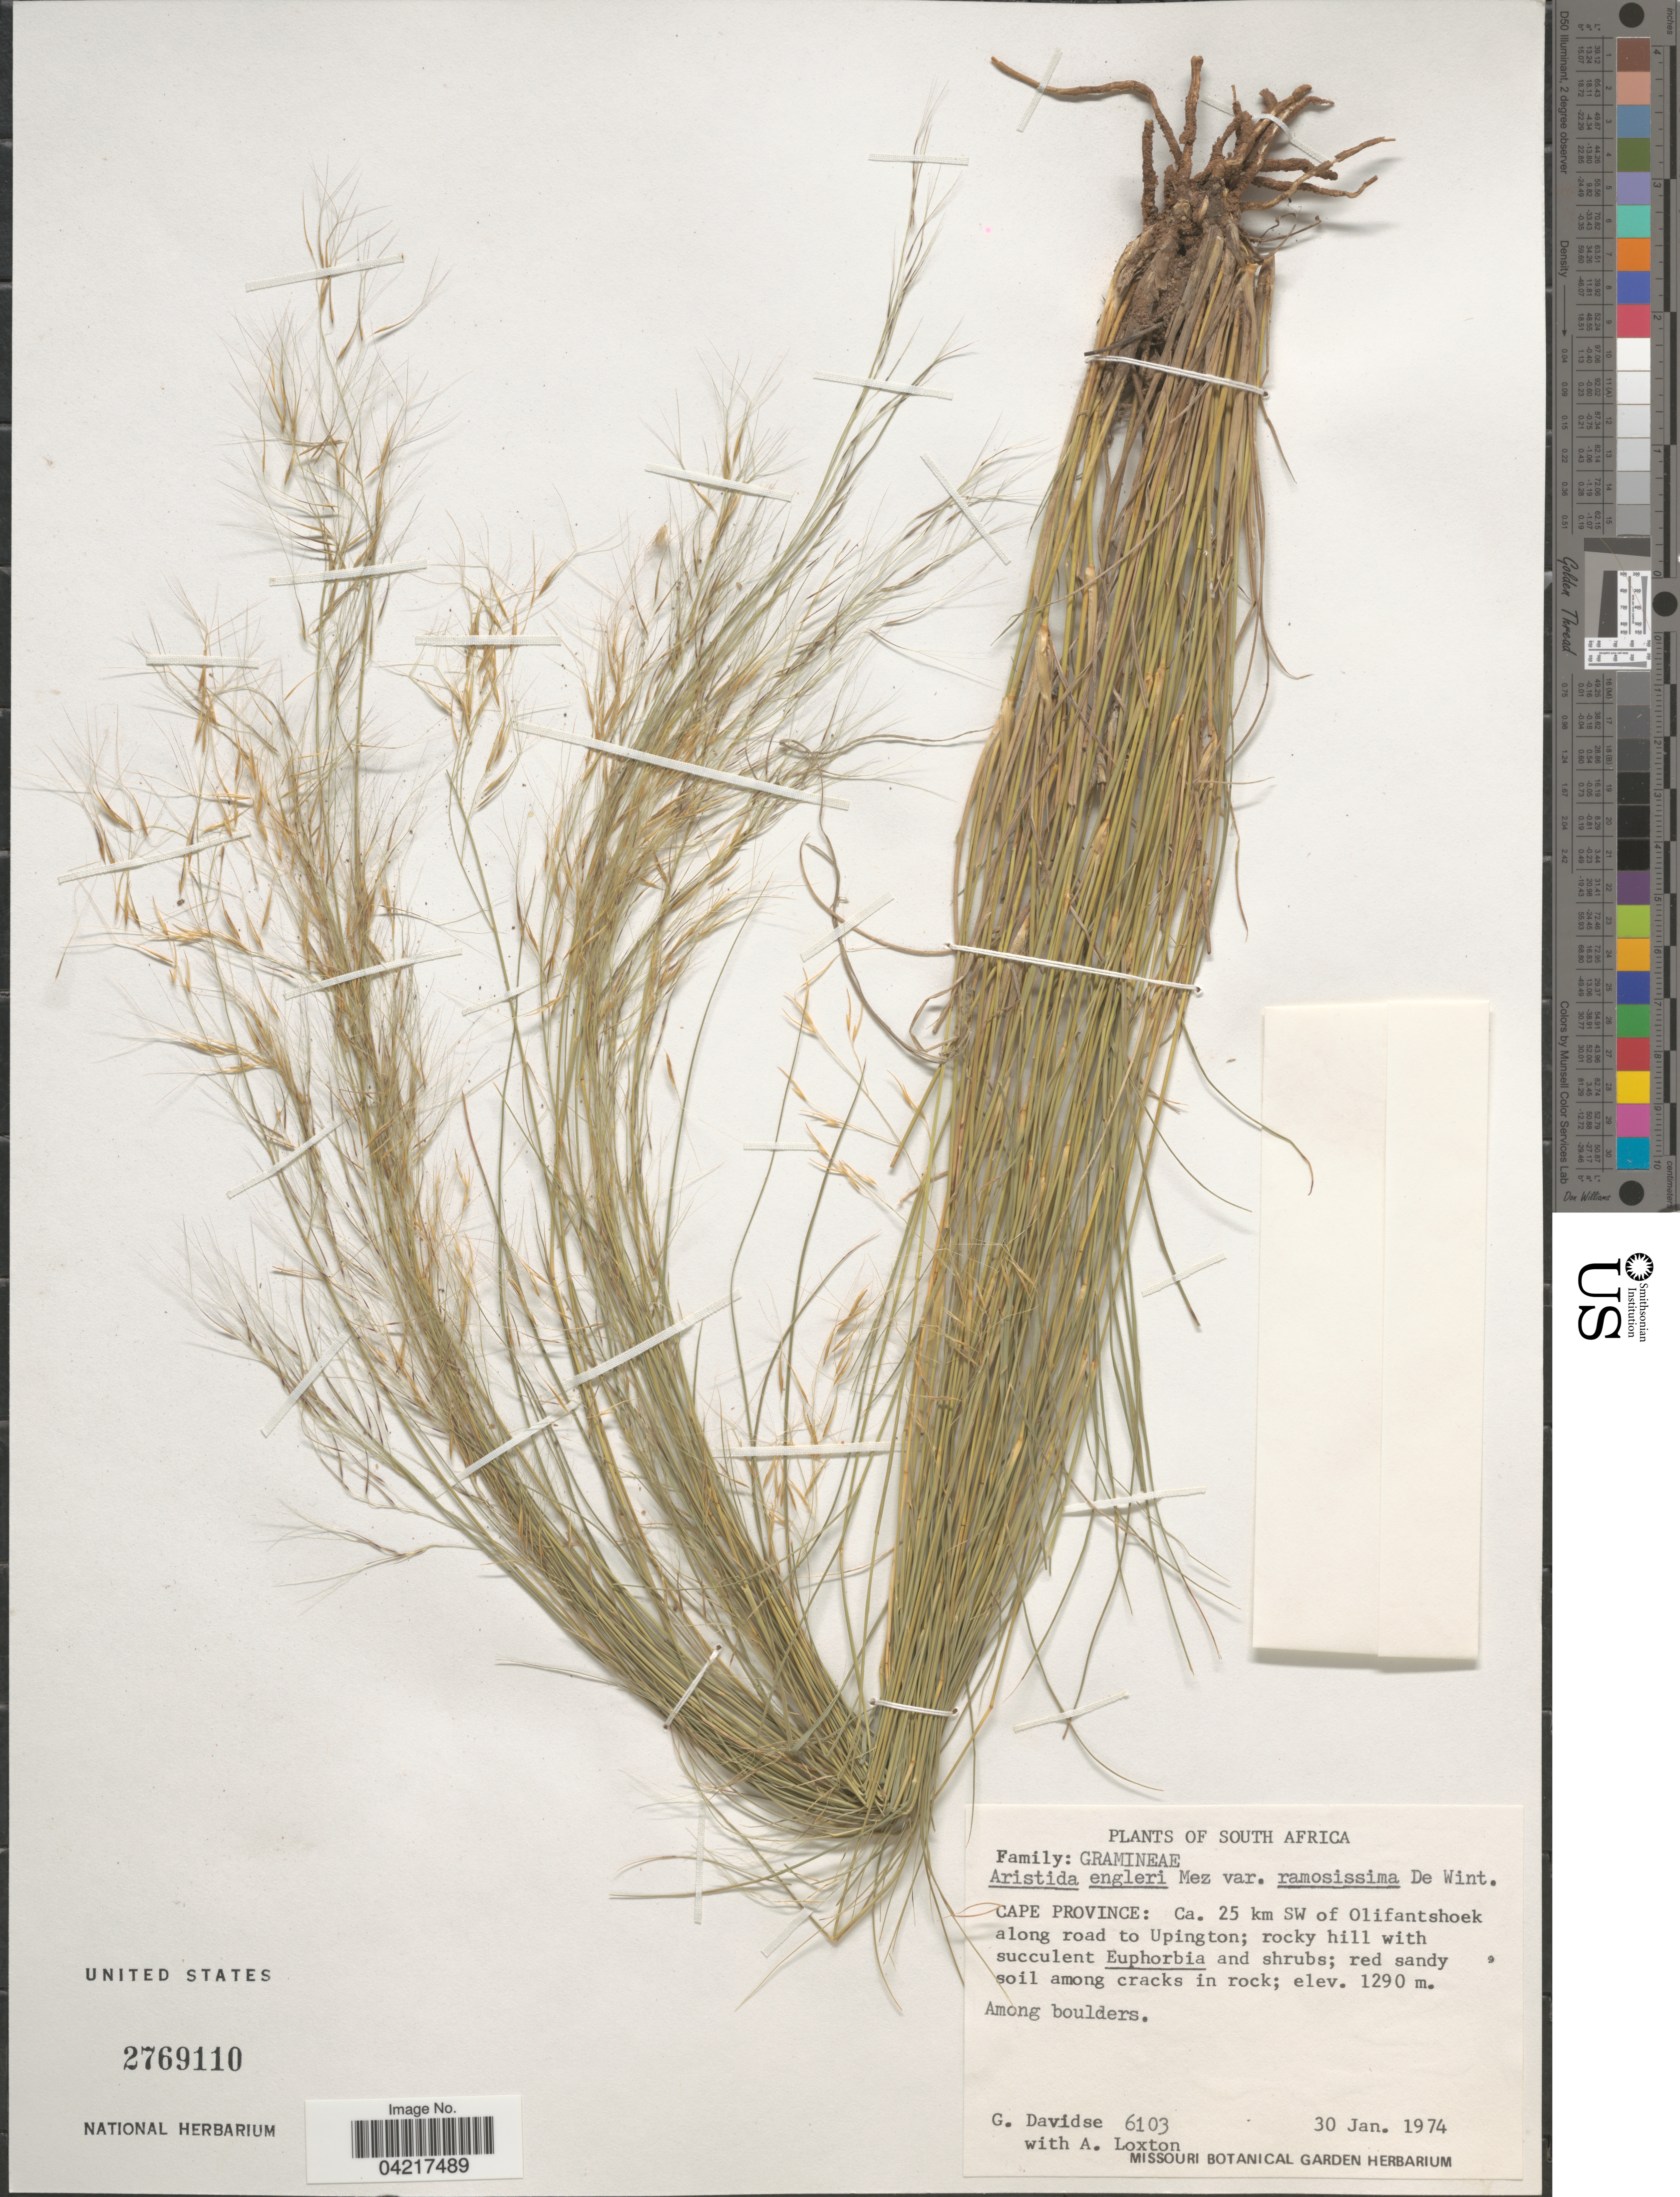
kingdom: Plantae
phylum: Tracheophyta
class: Liliopsida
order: Poales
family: Poaceae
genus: Aristida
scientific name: Aristida engleri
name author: Mez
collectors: G. Davidse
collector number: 6103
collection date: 1974-01-30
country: South Africa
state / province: Northern Cape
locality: Cape Province: Ca. 25 km SW of Olifantshoek along road to Upington. Among boulders.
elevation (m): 1290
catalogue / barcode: US 2769110